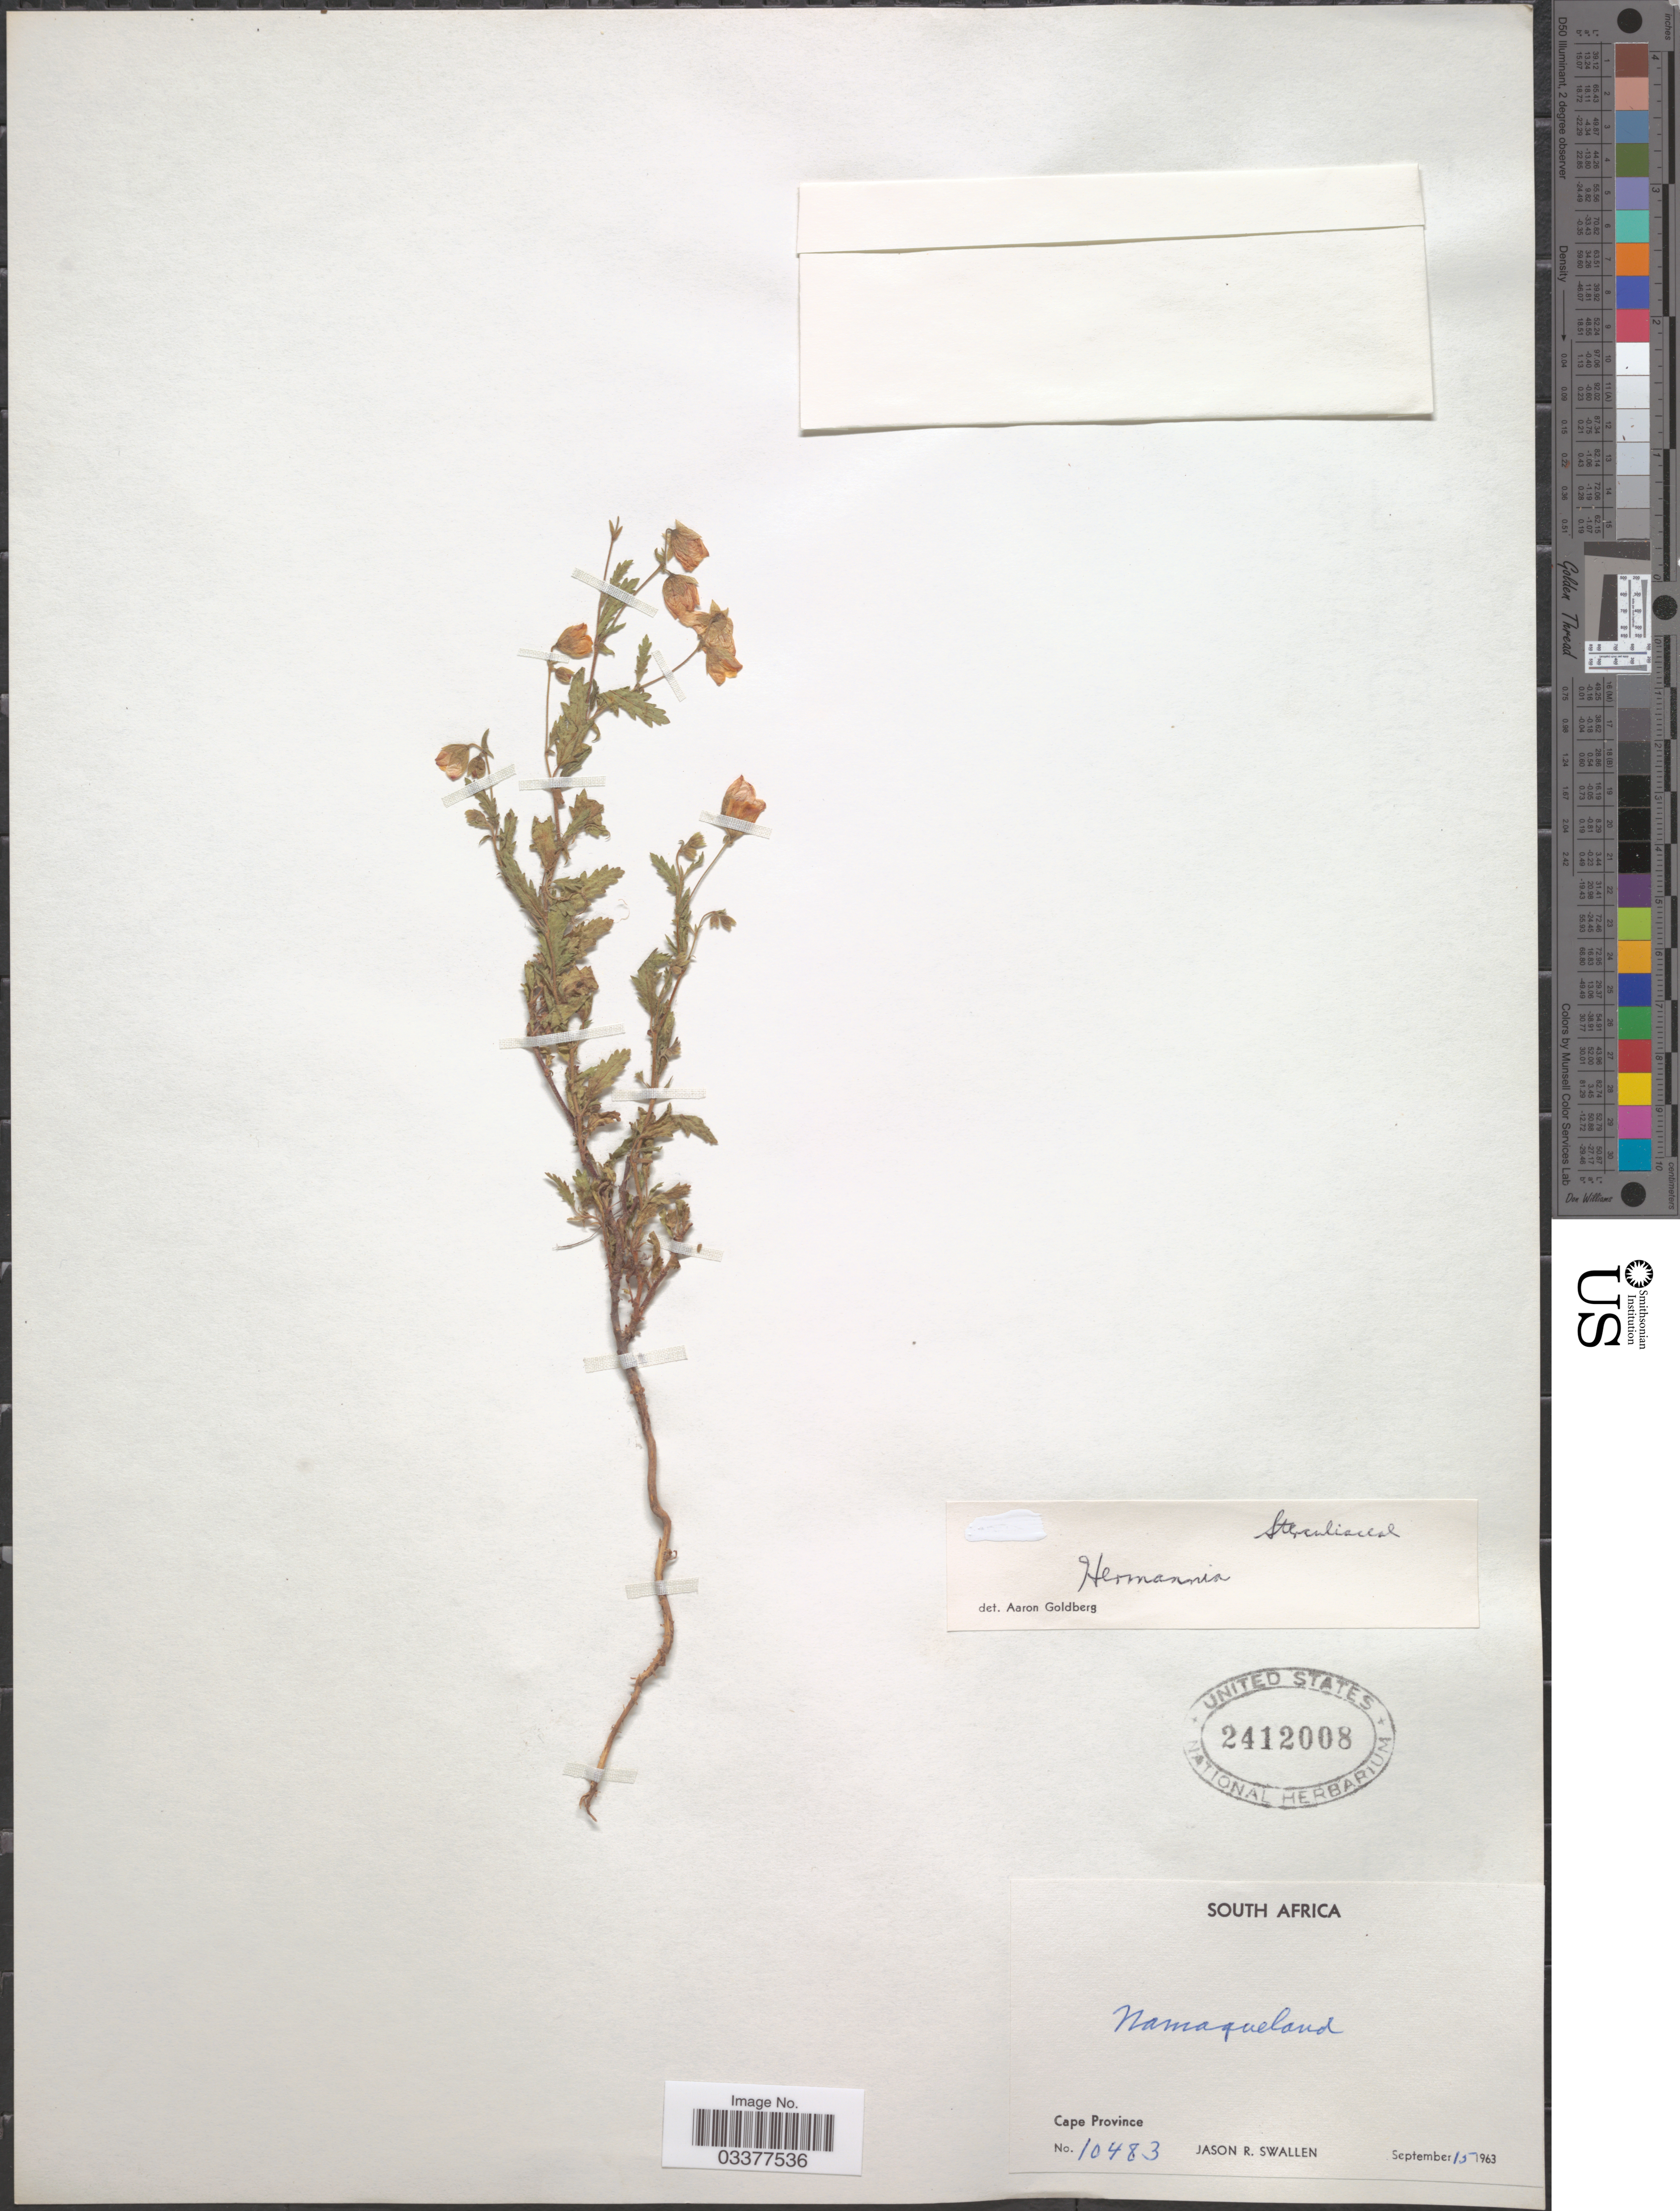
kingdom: Plantae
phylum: Tracheophyta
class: Magnoliopsida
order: Malvales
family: Malvaceae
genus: Hermannia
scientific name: Hermannia sp.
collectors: J. R. Swallen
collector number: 10483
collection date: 1963-09-15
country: South Africa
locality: Namaqueland.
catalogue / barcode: US 2412008